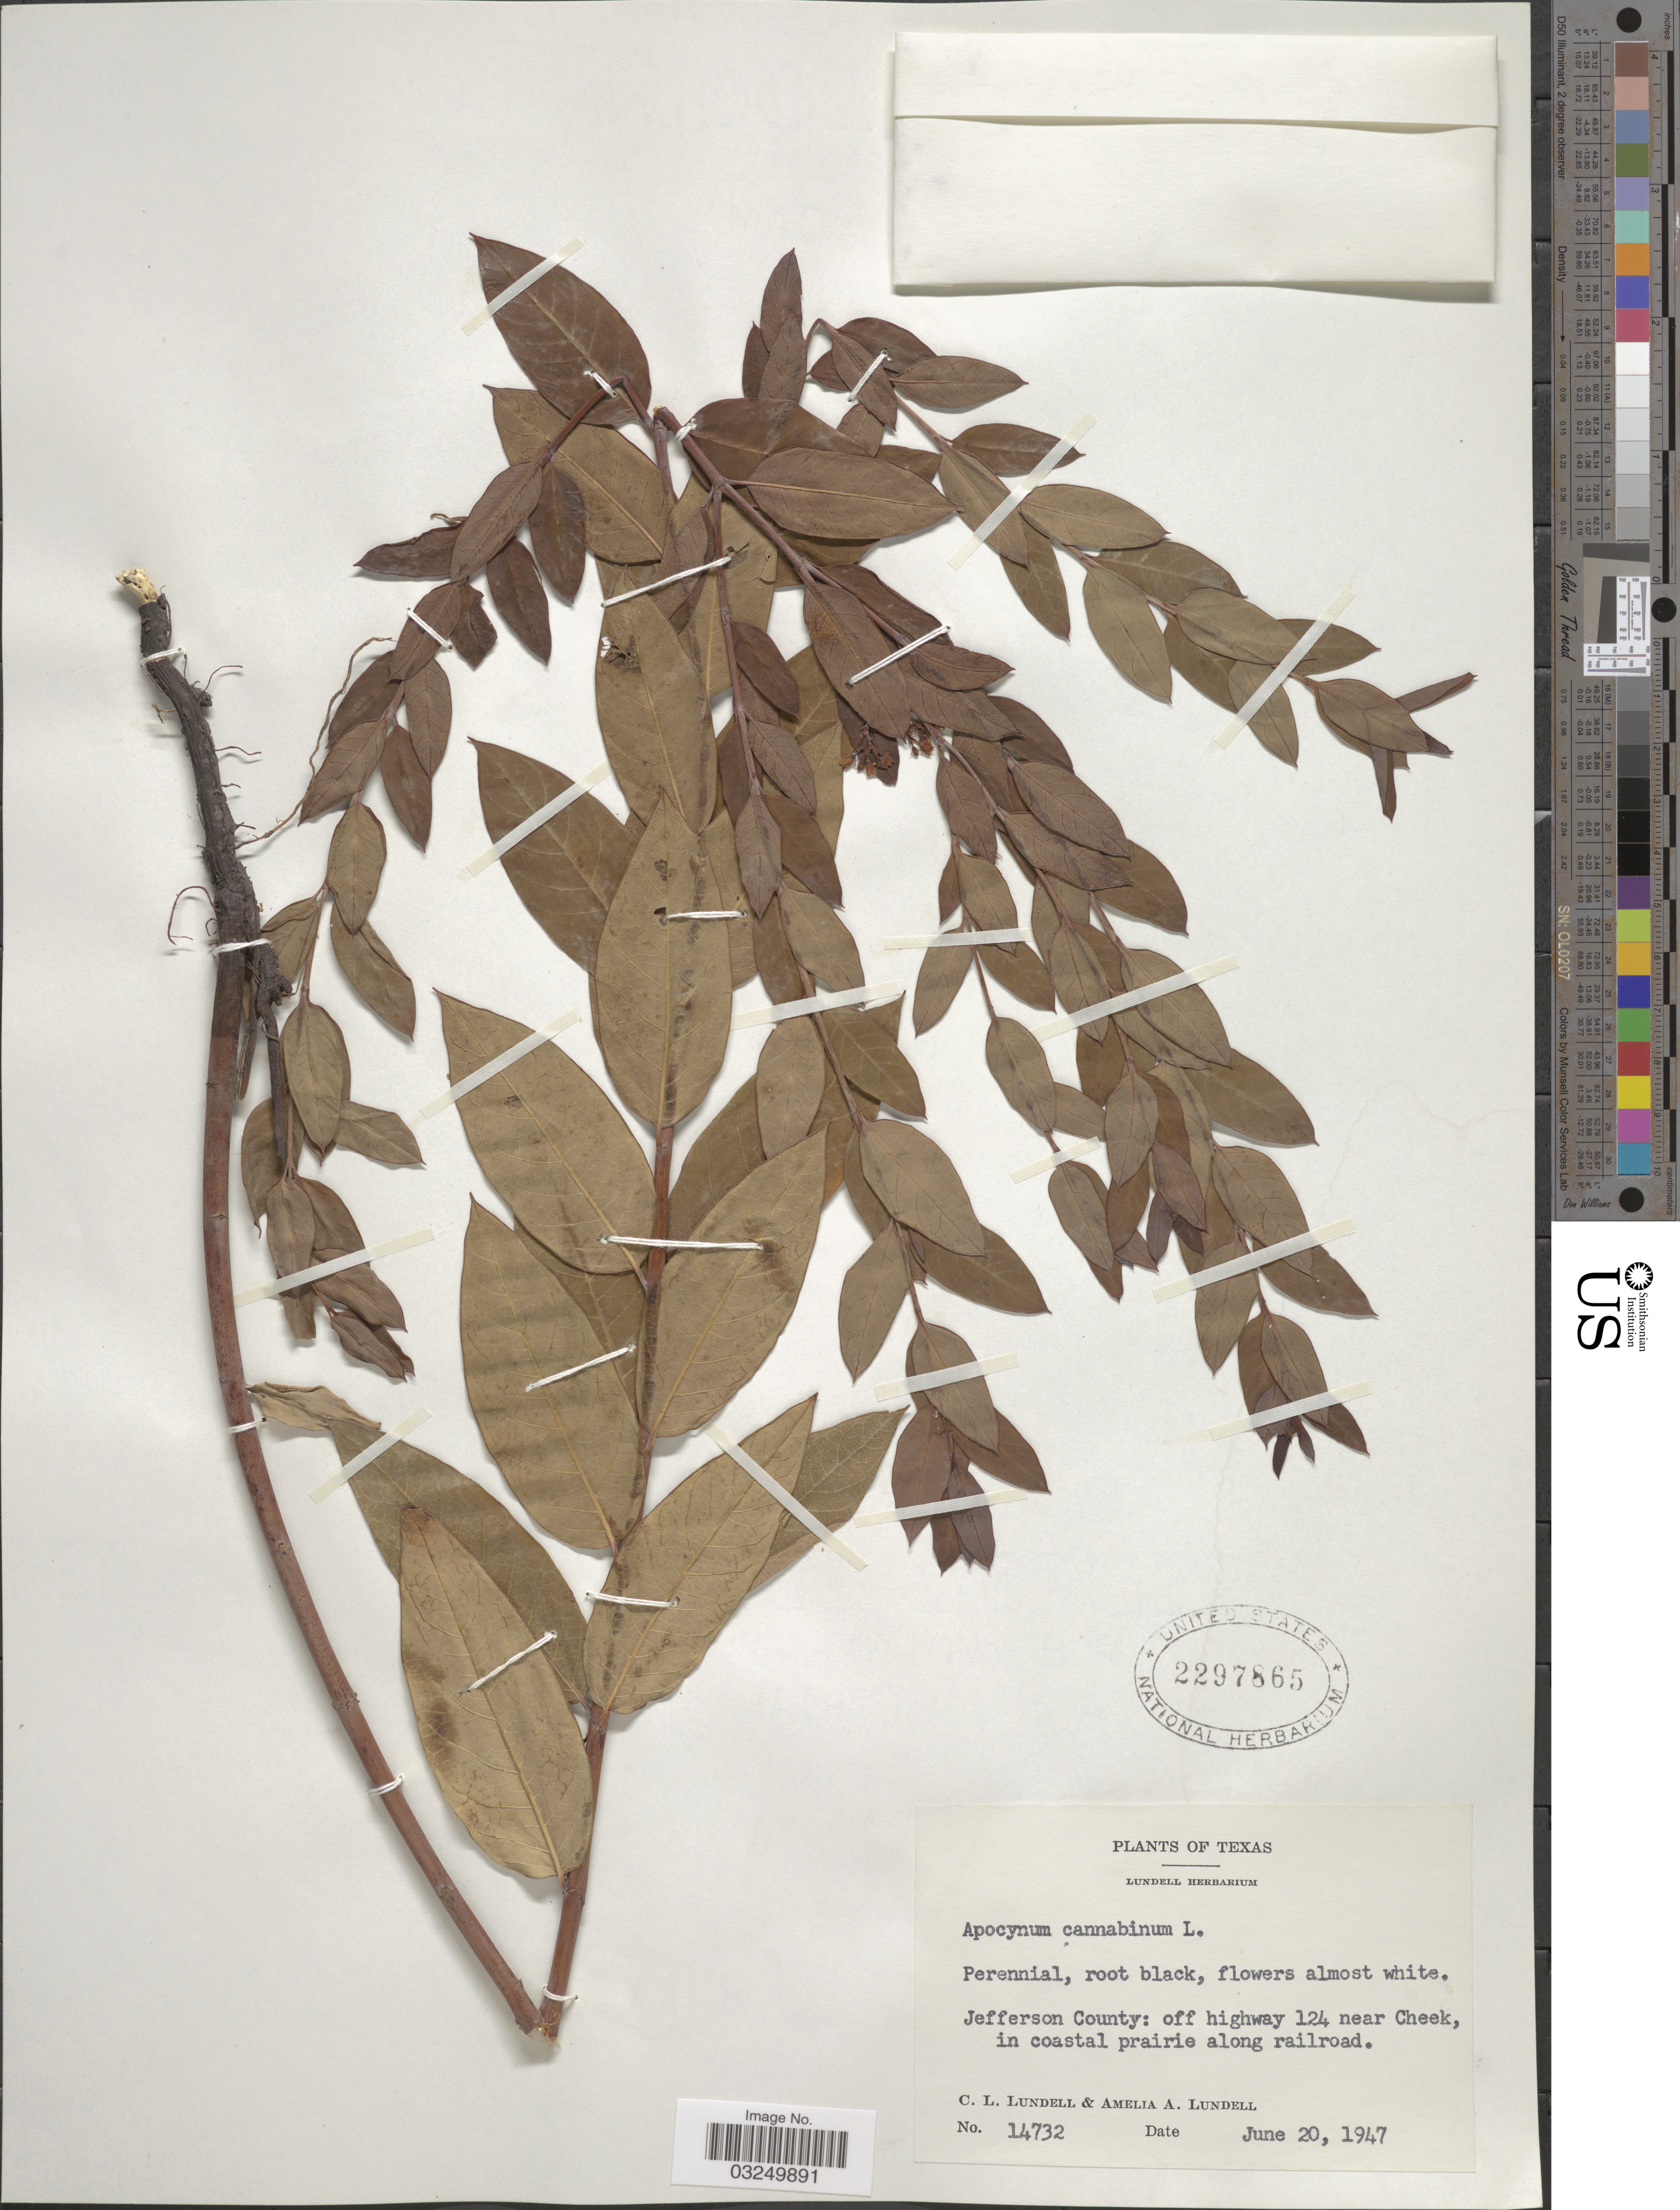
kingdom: Plantae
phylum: Tracheophyta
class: Magnoliopsida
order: Gentianales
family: Apocynaceae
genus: Apocynum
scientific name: Apocynum cannabinum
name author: L.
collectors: C. L. Lundell & A. A. Lundell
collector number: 14732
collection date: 1947-06-20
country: United States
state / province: Texas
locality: Jefferson County: off highway 124 near Cheek, in coastal prairie along railroad.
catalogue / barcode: US 2297865